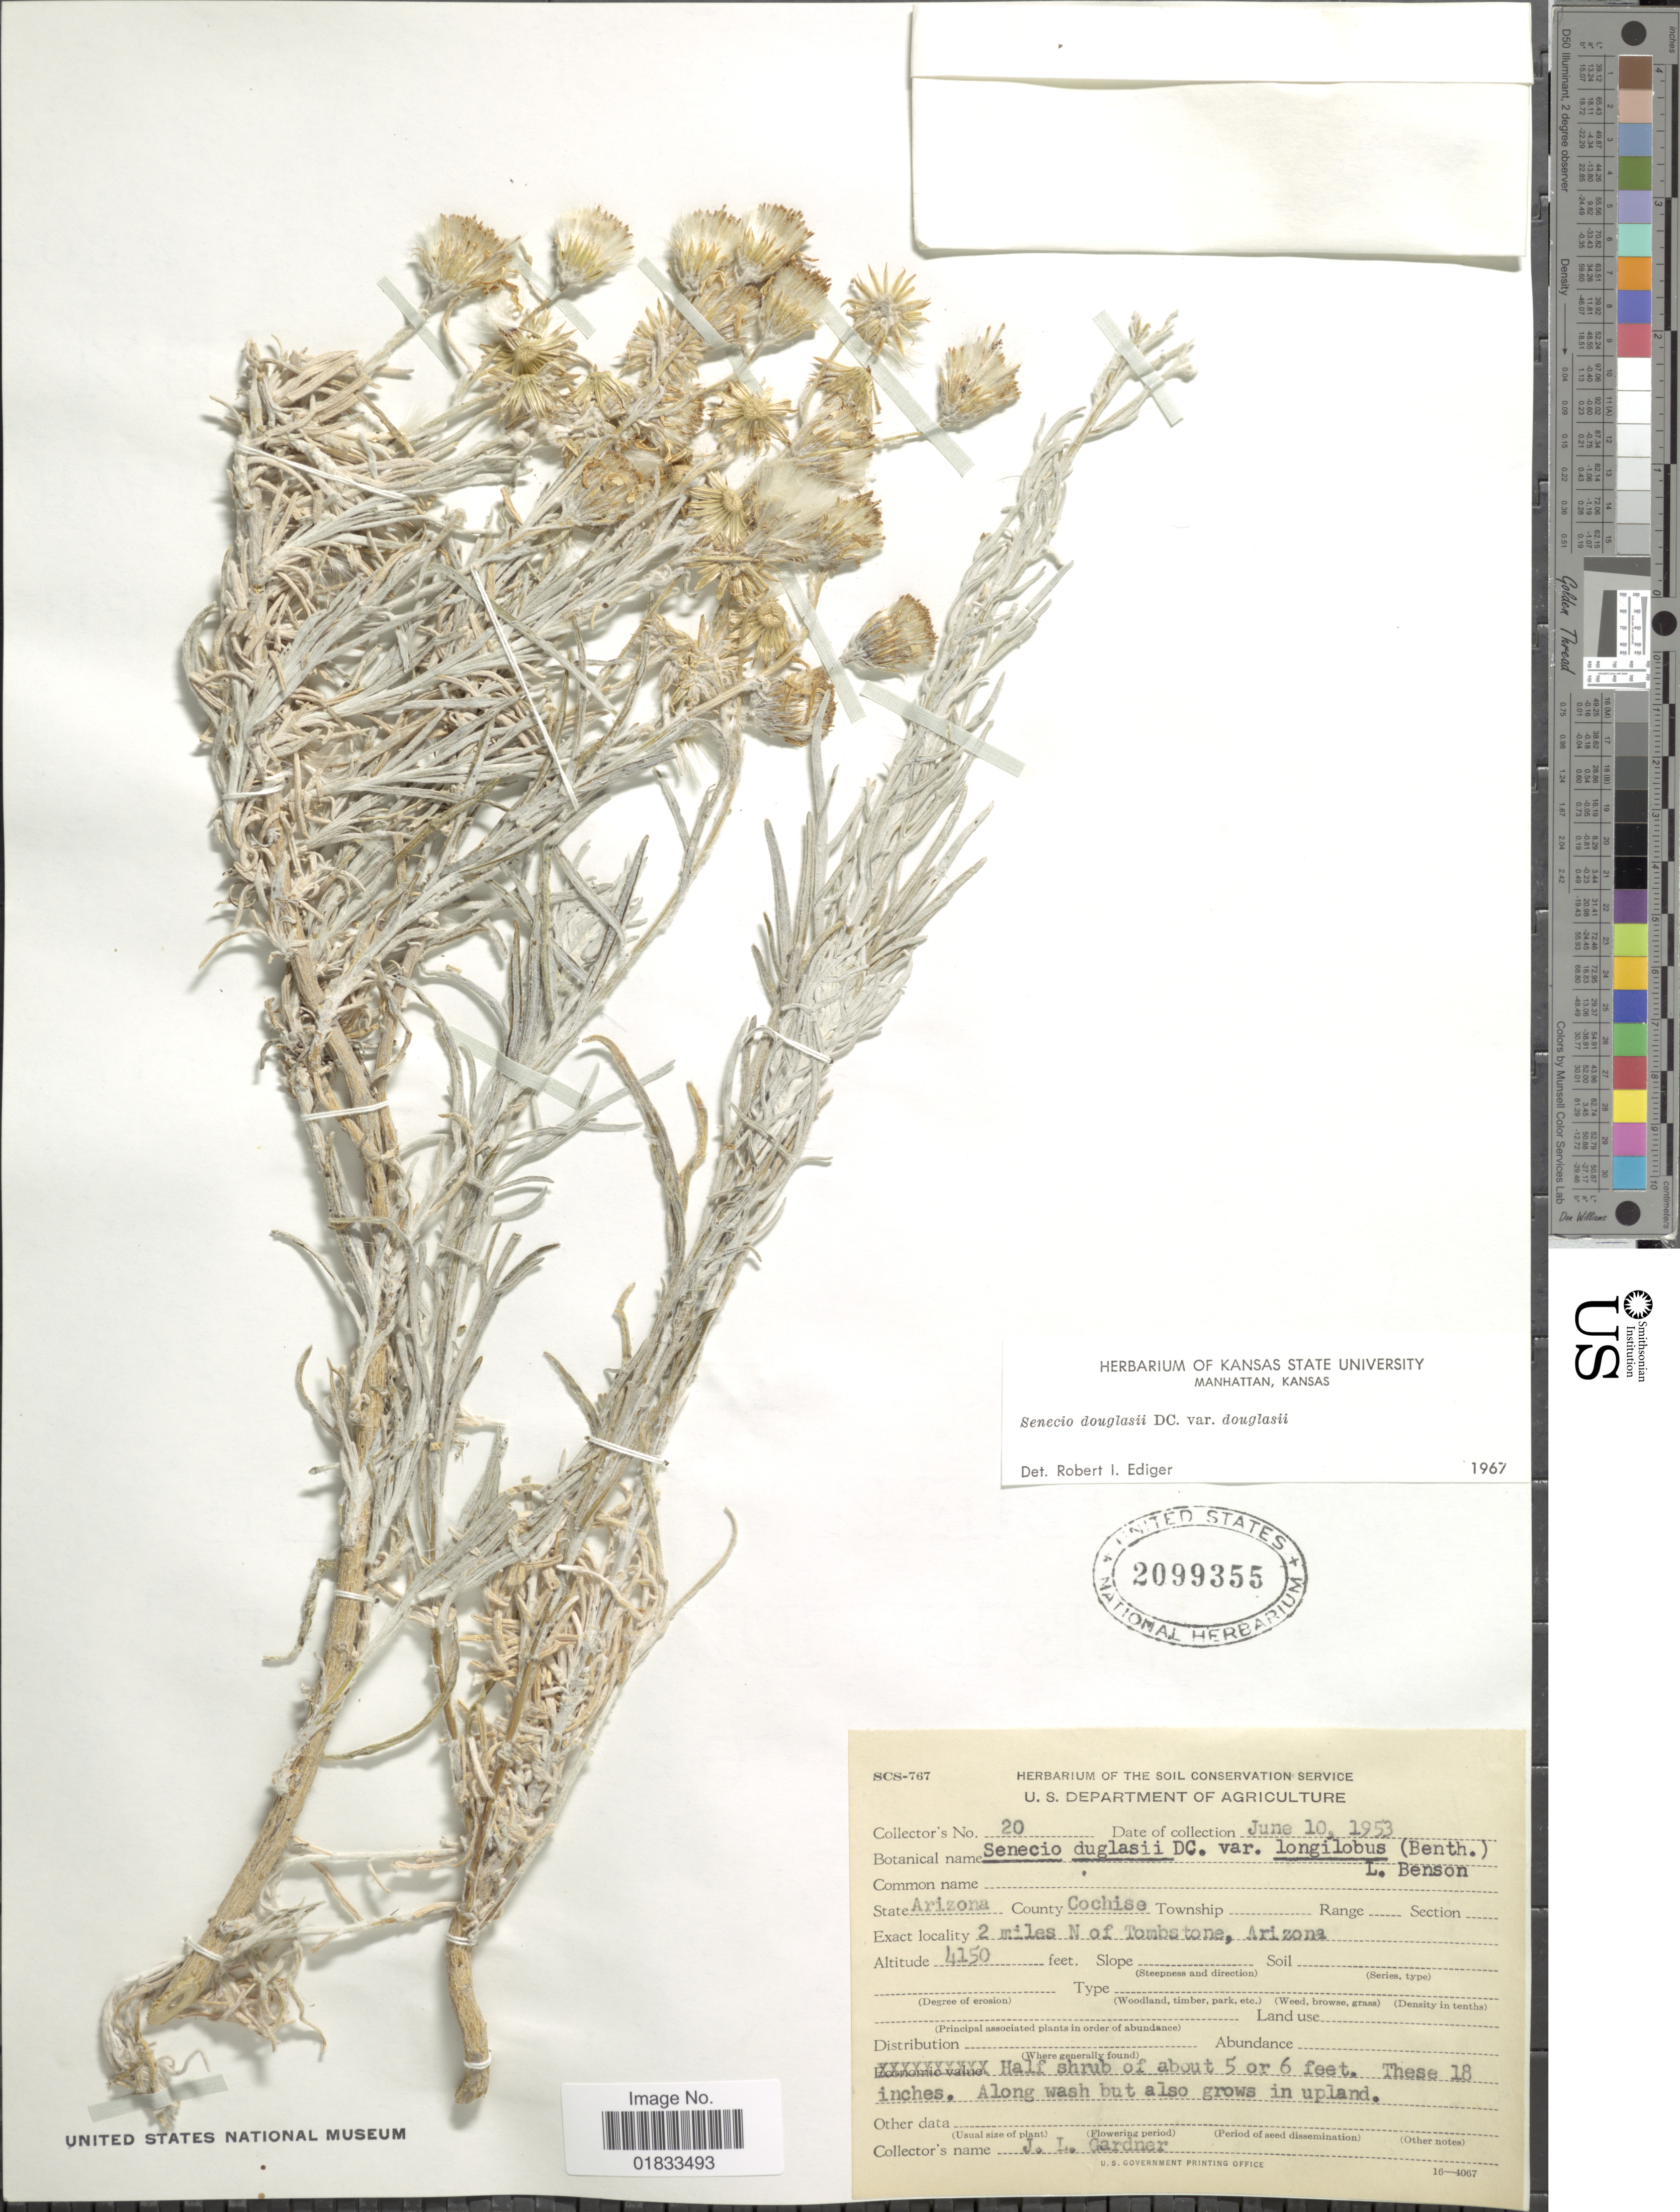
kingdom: Plantae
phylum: Tracheophyta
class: Magnoliopsida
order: Asterales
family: Asteraceae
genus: Senecio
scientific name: Senecio flaccidus var. douglasii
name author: (DC.) B.L. Turner & T.M. Barkley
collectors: J. L. Gardner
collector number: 20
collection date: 1953-06-10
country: United States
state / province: Arizona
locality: County Cochise, 2 miles N of Tombstone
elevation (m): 1265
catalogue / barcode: US 2099355